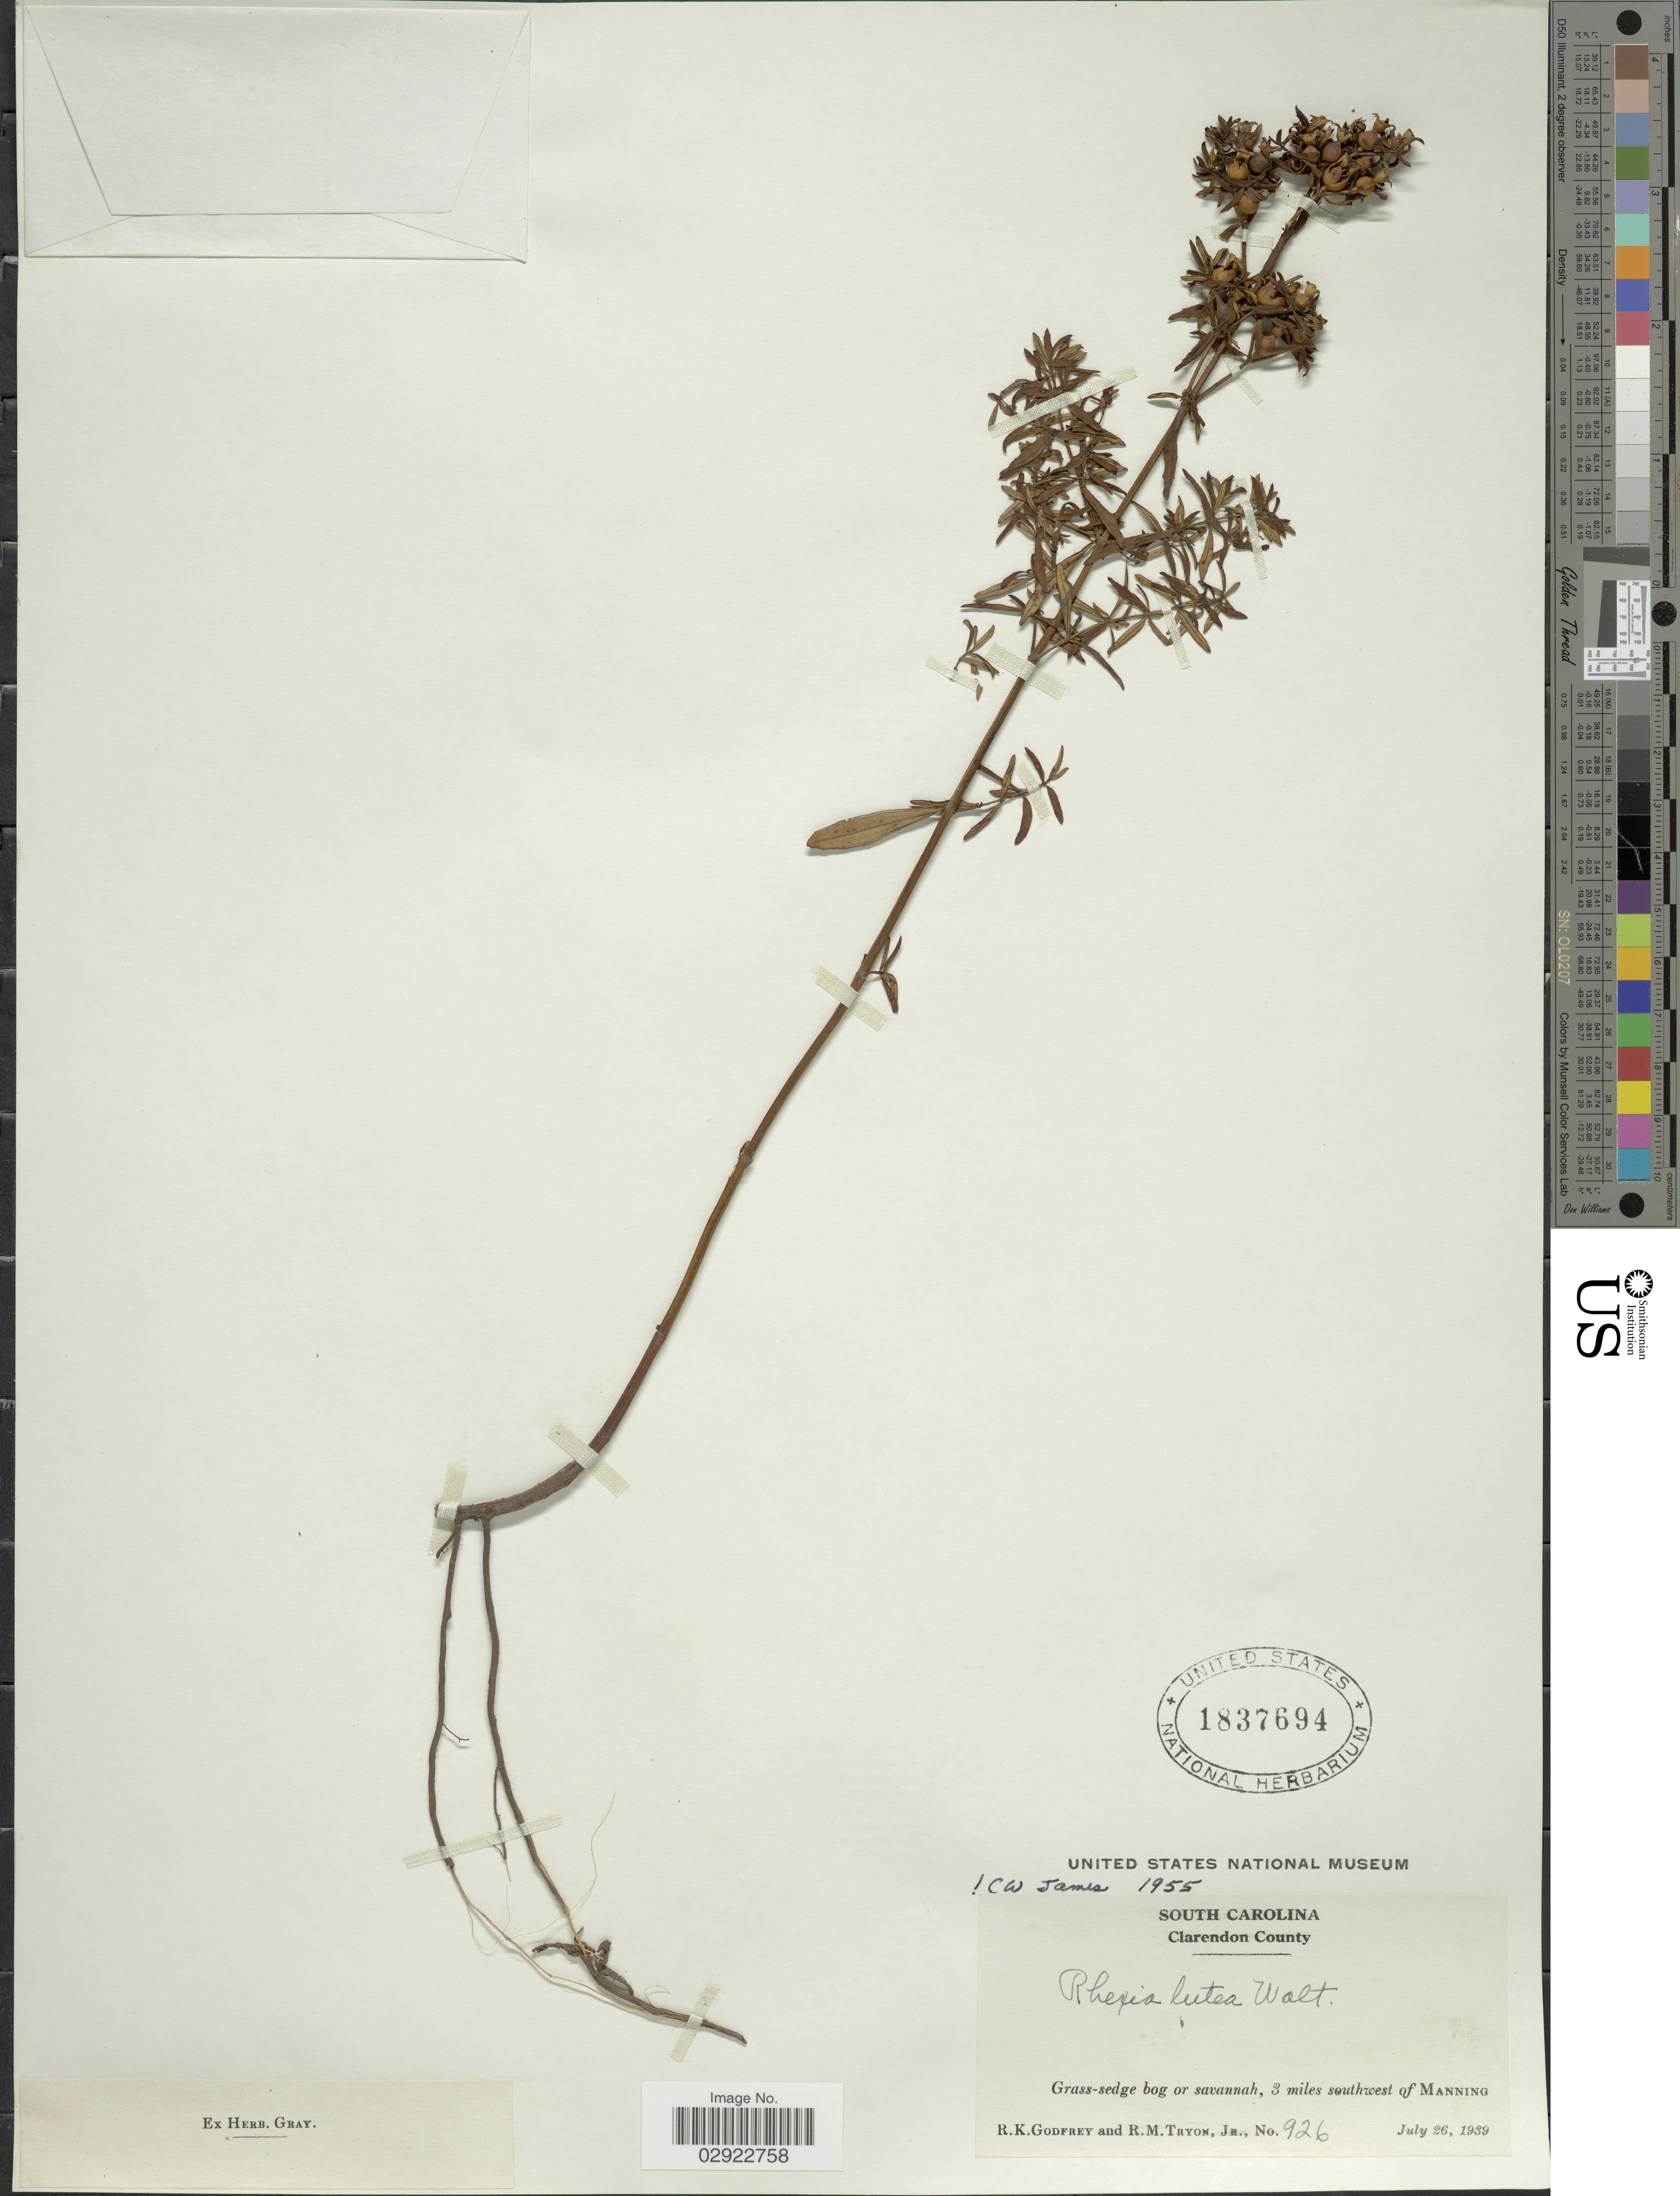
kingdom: Plantae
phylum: Tracheophyta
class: Magnoliopsida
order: Myrtales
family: Melastomataceae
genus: Rhexia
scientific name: Rhexia lutea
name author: Walter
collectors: R. K. Godfrey & R. Tryon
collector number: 926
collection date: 1939-07-26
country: United States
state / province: South Carolina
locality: Clarendon County. 3 miles southwest of Manning.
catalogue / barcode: US 1837694